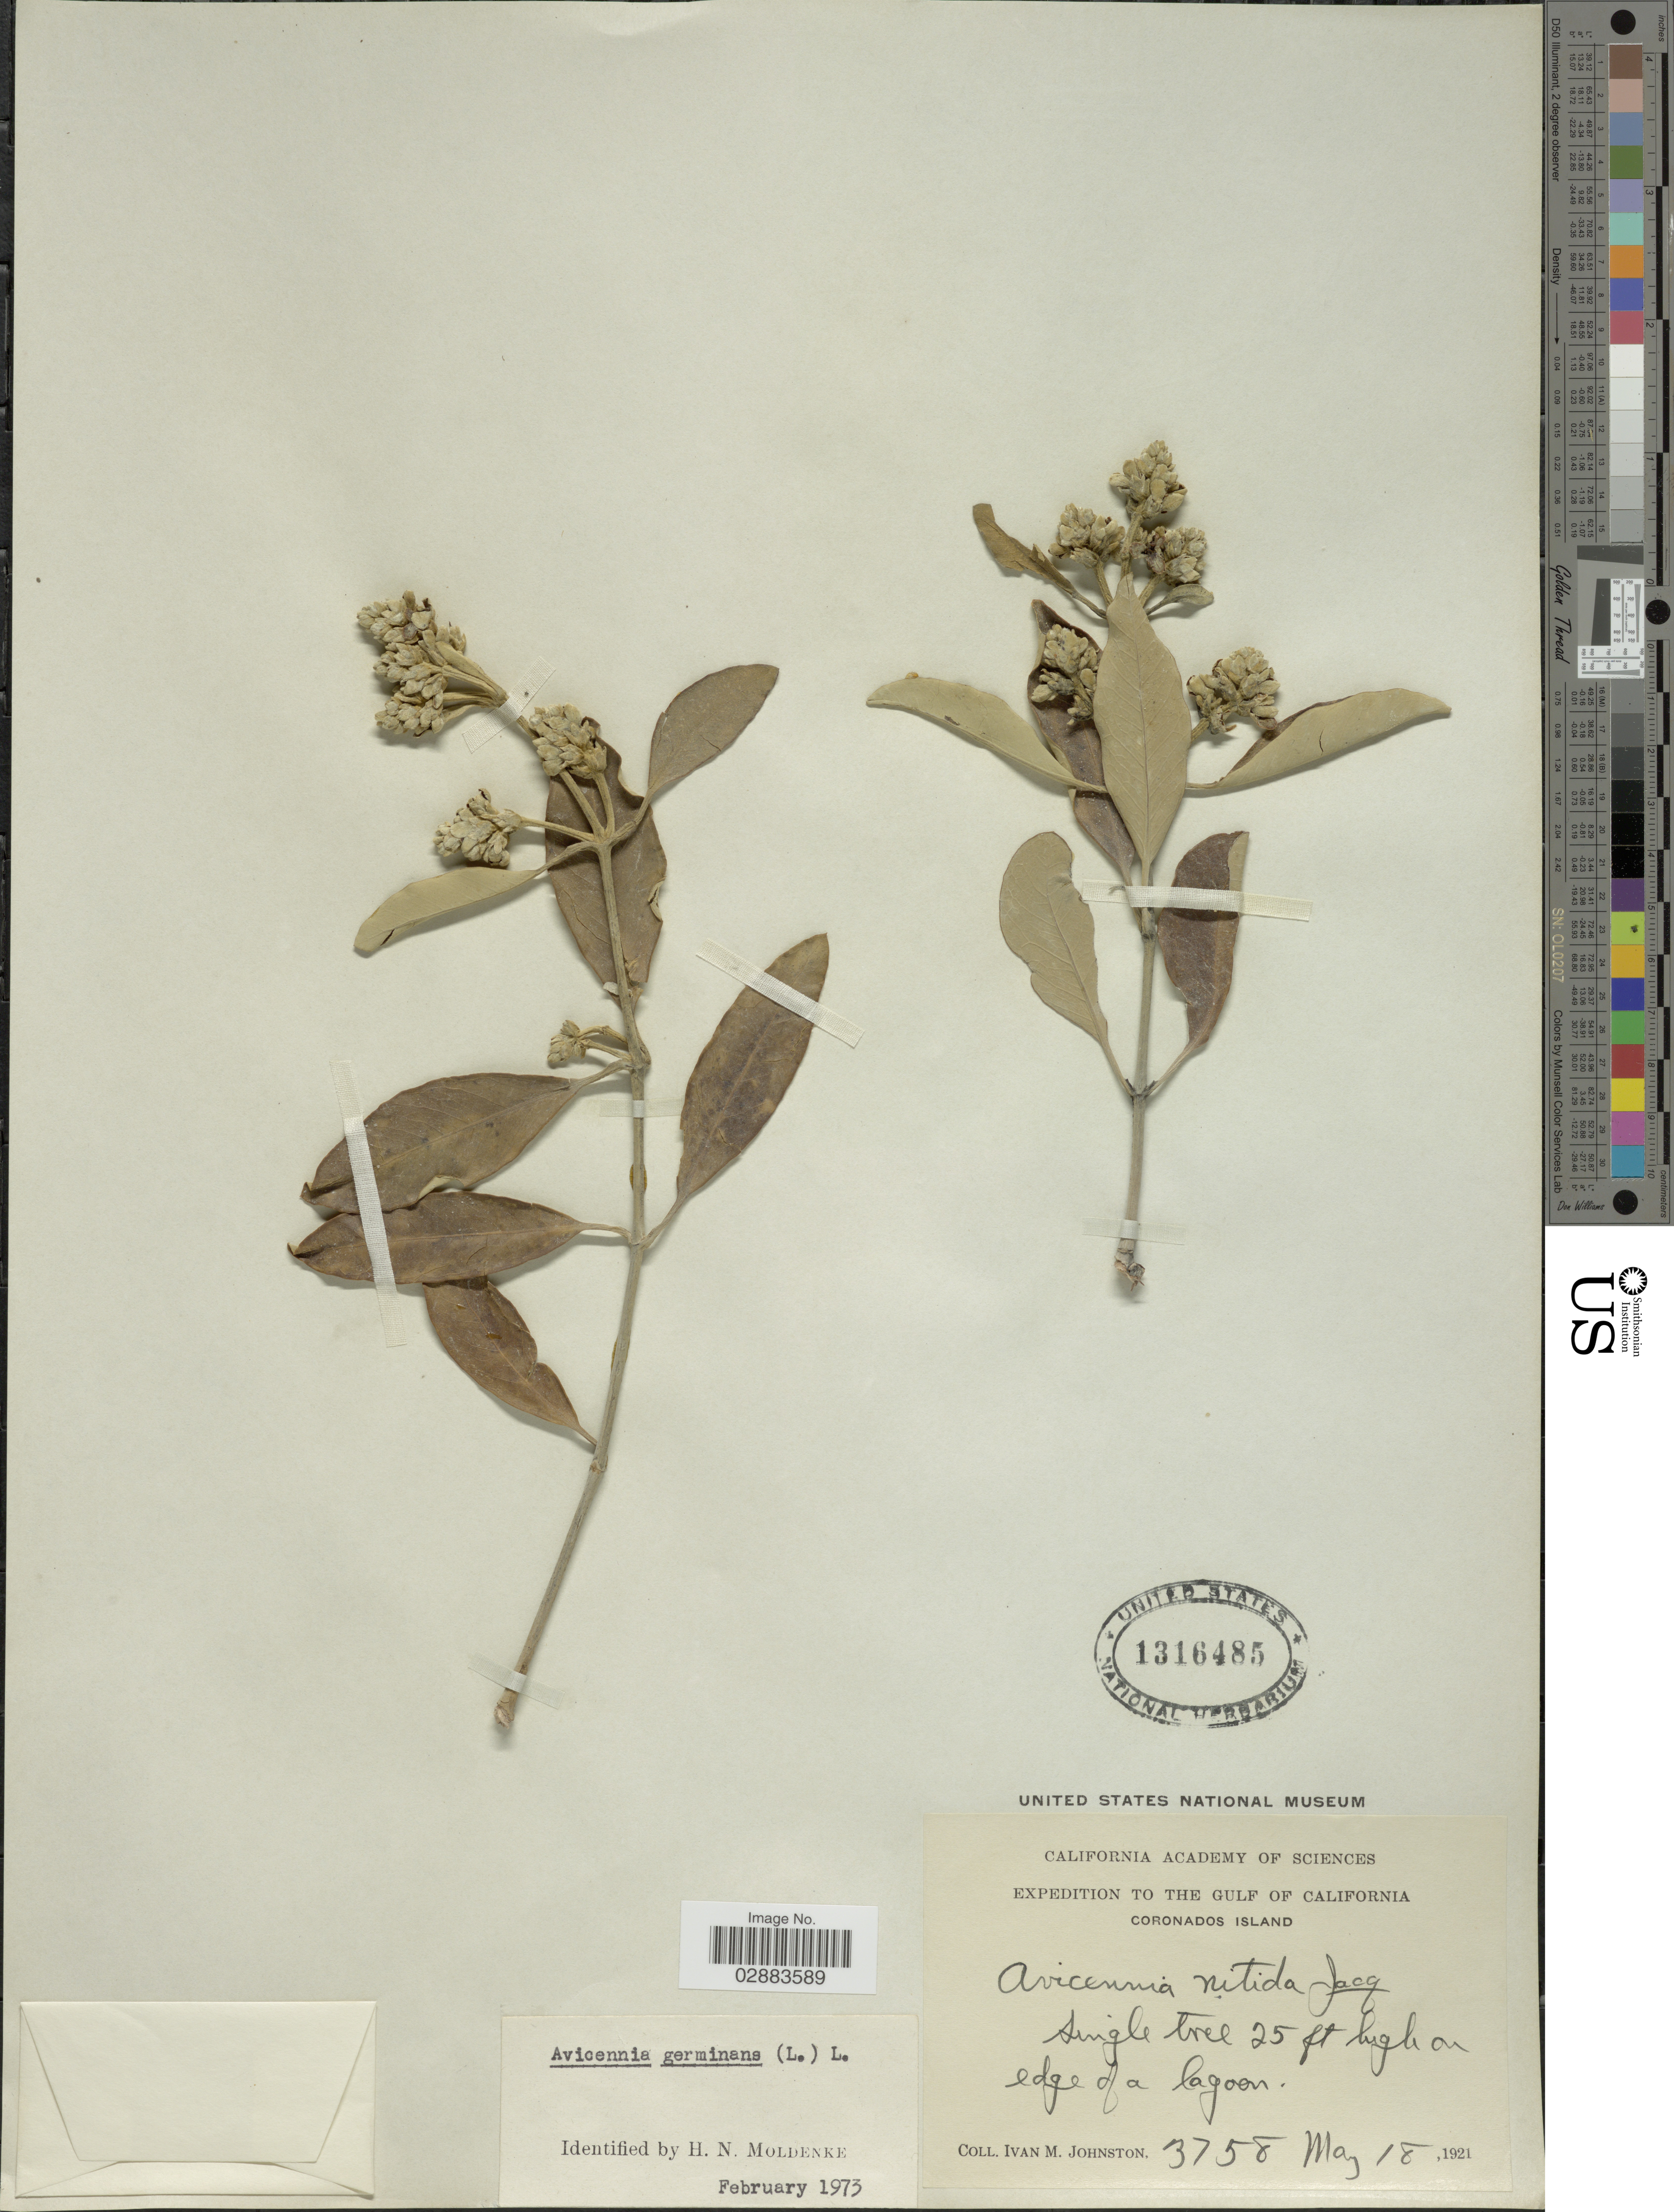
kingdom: Plantae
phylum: Tracheophyta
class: Magnoliopsida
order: Lamiales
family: Acanthaceae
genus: Avicennia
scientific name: Avicennia germinans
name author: (L.) L.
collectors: I.M. Johnston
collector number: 3758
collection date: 1921-05-18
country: Mexico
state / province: Baja California Norte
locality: Gulf of California. Coronados Island. Edge of a lagoon.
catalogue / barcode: US 1316485